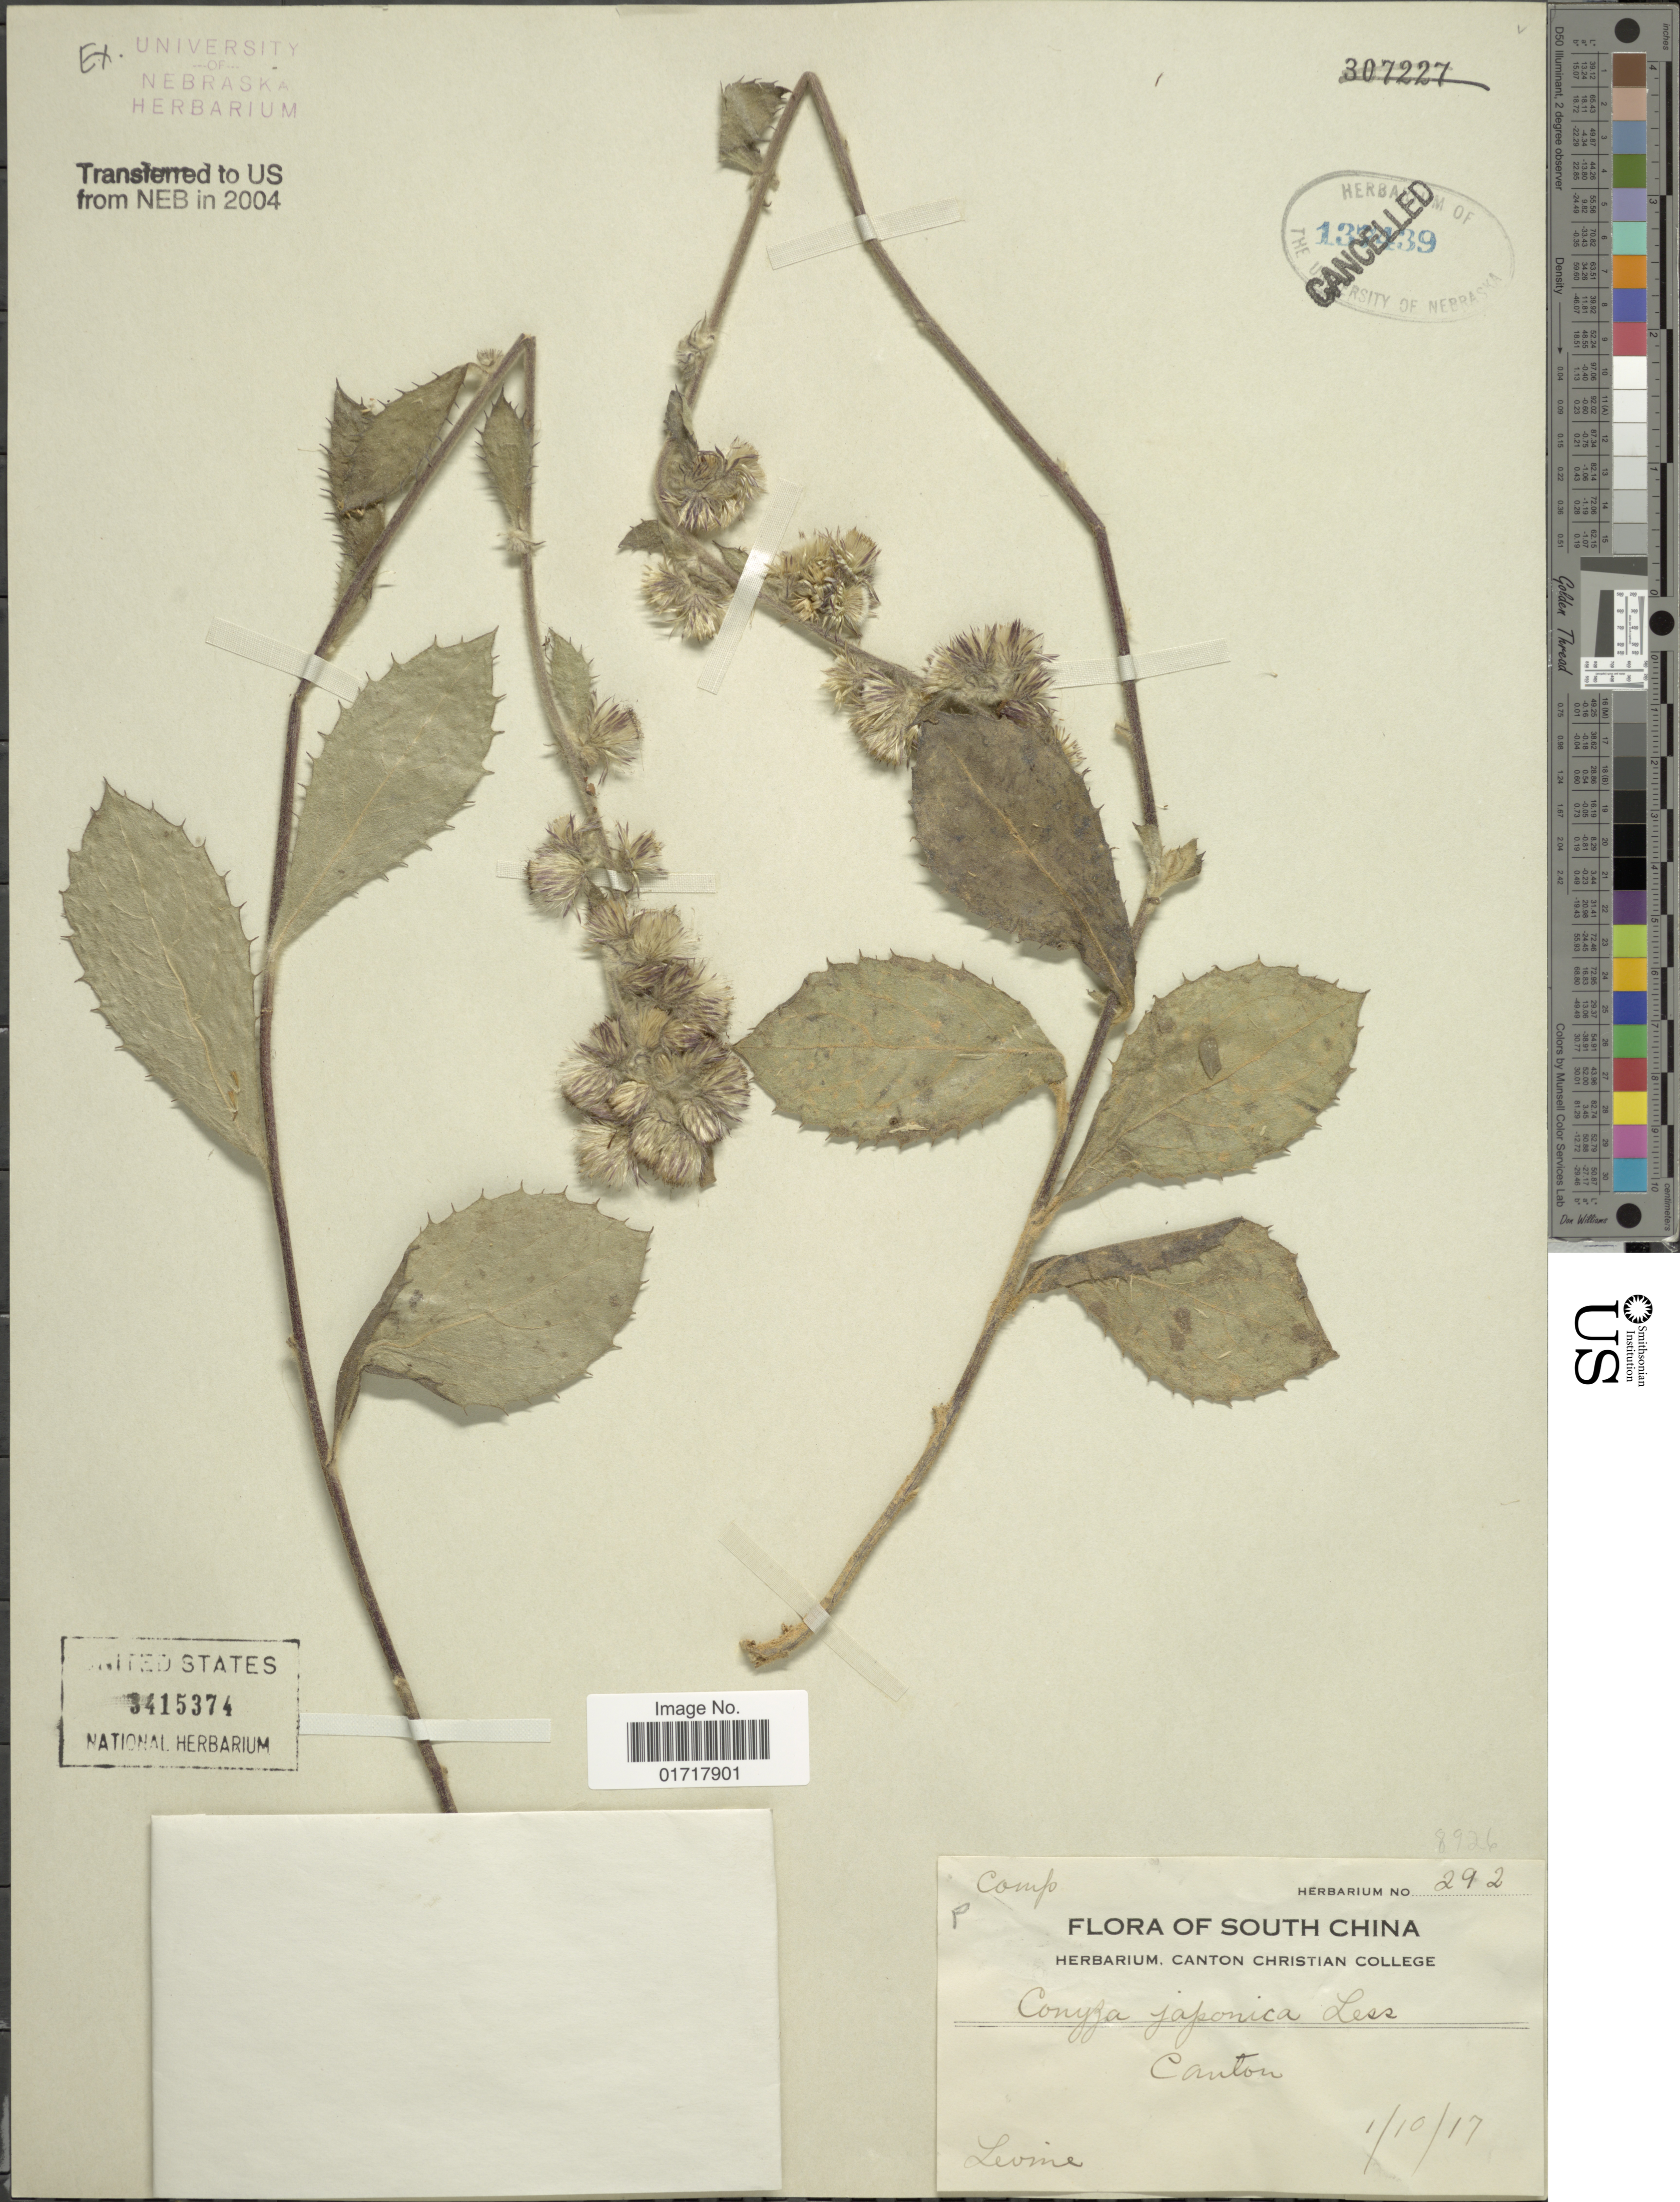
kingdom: Plantae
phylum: Tracheophyta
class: Magnoliopsida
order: Asterales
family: Asteraceae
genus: Conyza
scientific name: Conyza japonica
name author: (Thunb.) Less.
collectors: -. Levine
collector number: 292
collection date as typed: Transcribed d/m/y: 1/10/17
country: China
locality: South China. Canton.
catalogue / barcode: US 3415374